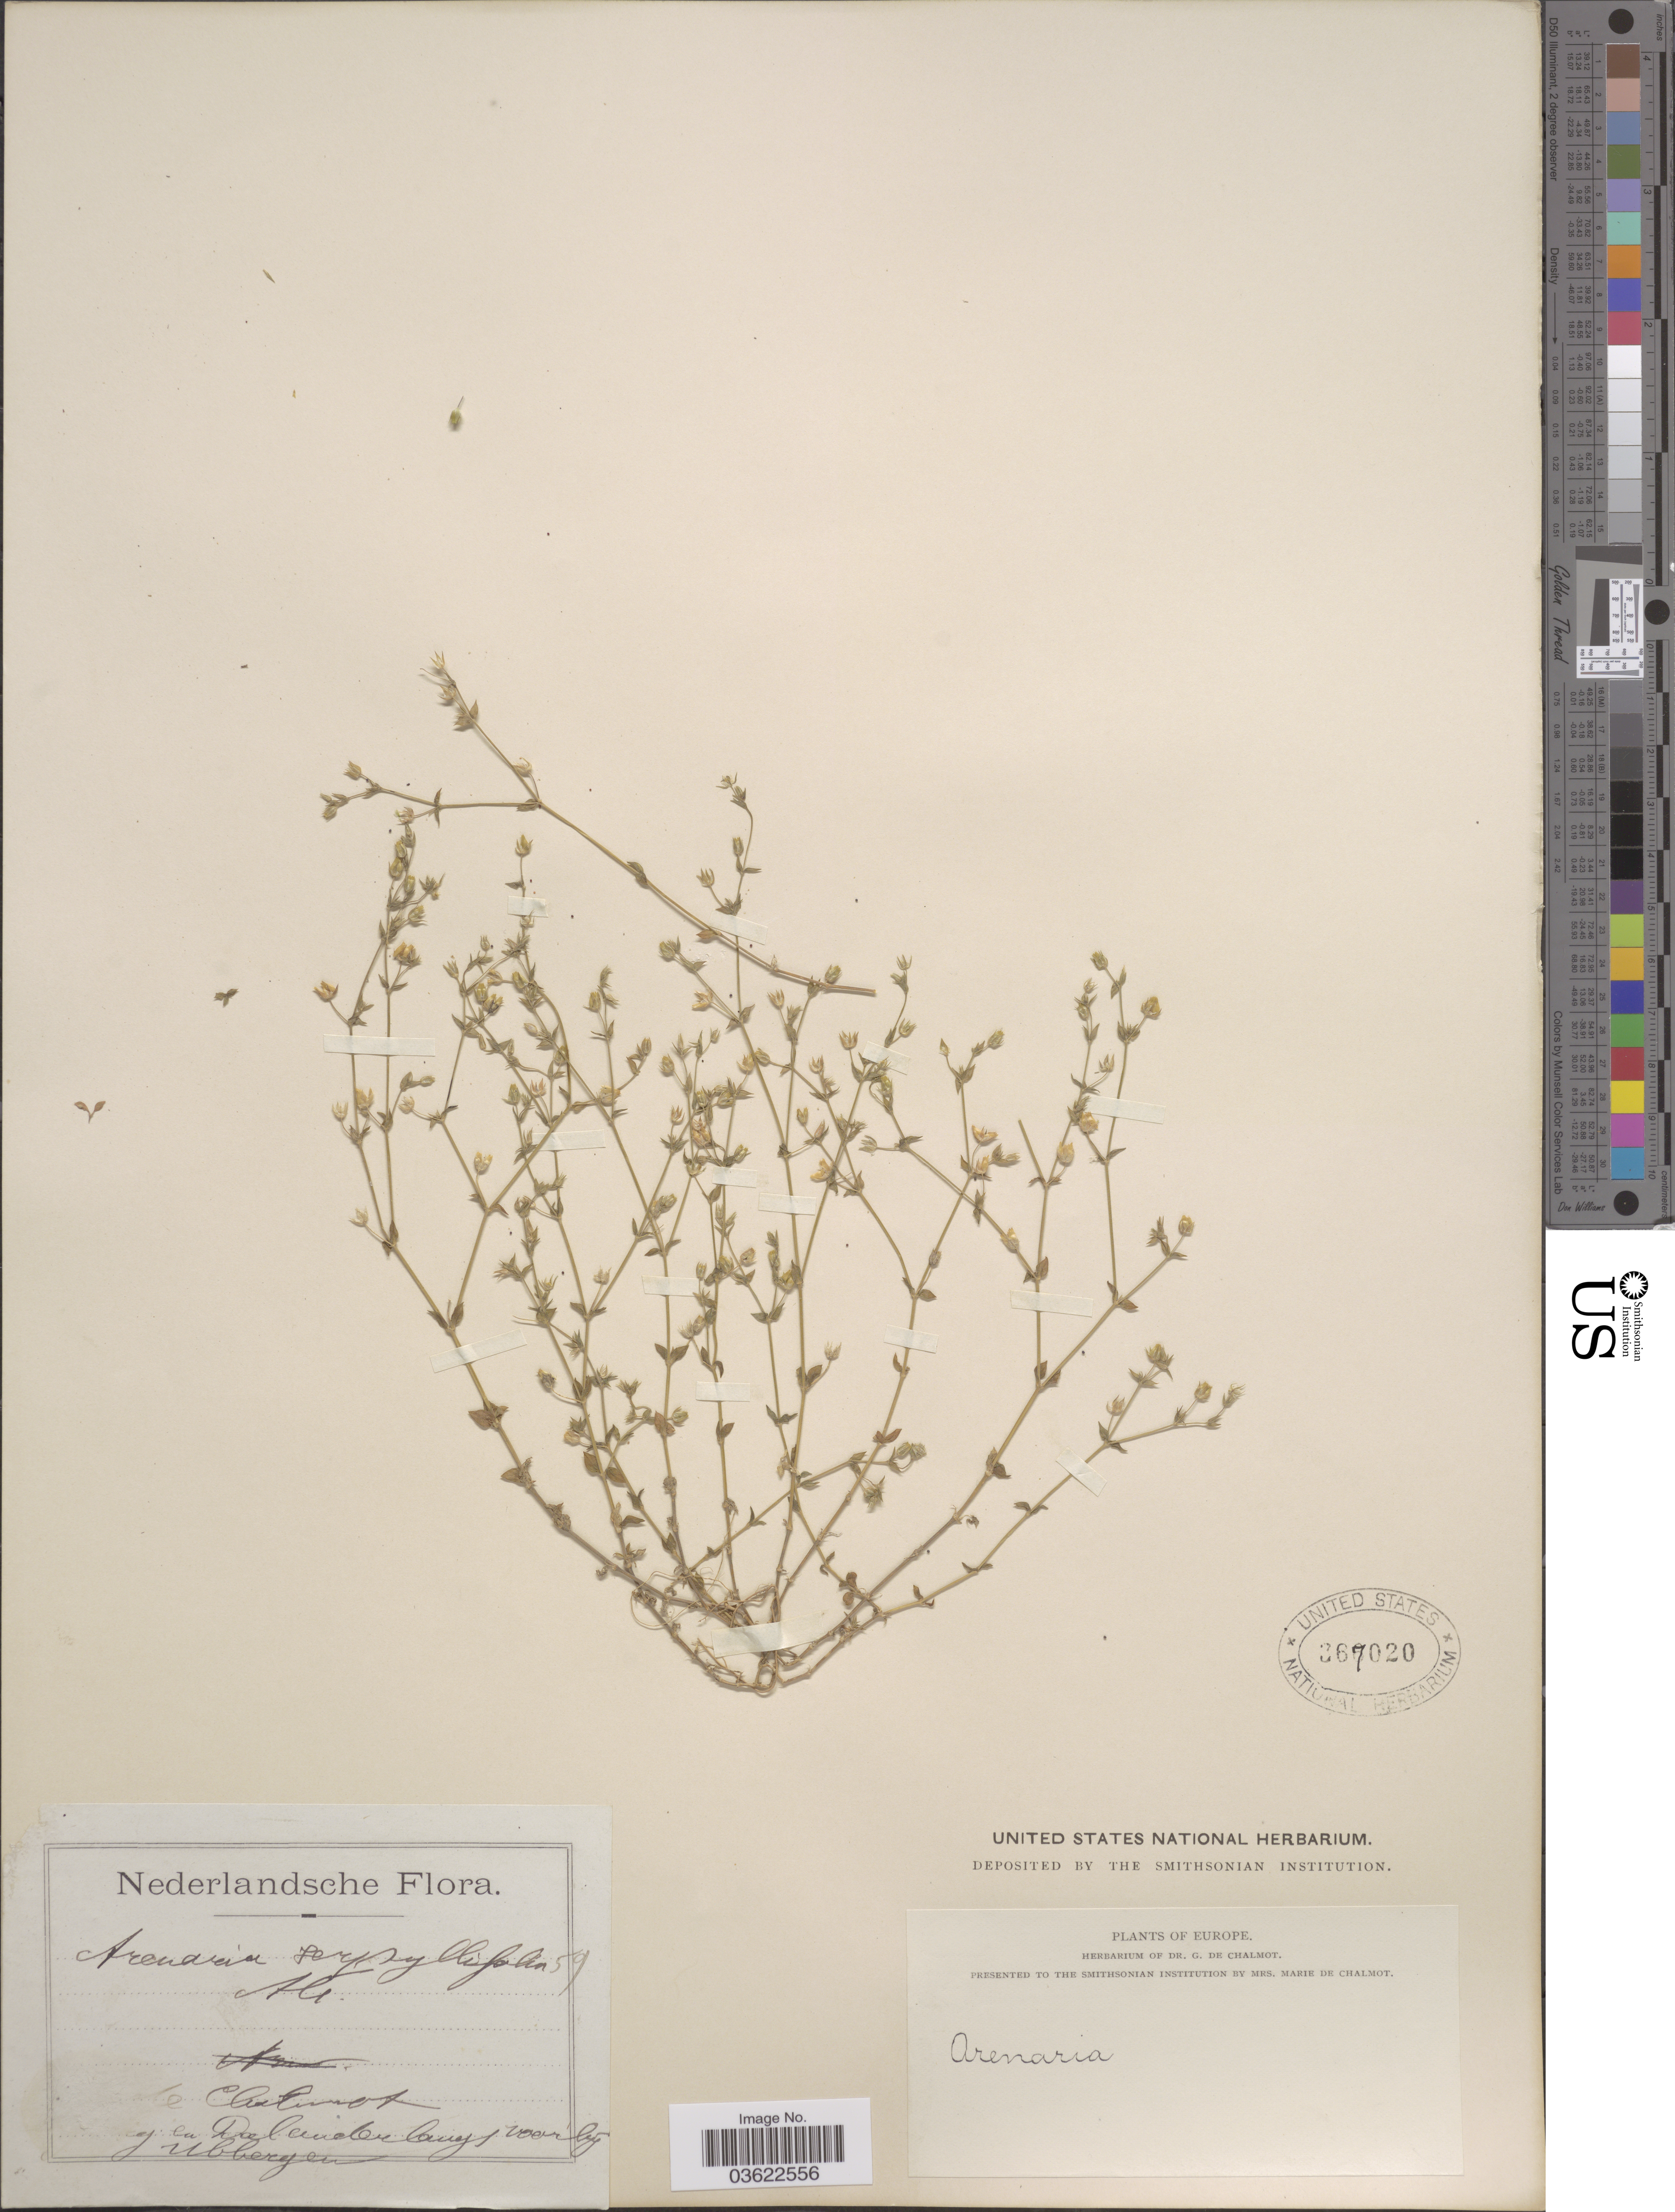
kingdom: Plantae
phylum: Tracheophyta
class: Magnoliopsida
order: Caryophyllales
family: Caryophyllaceae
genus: Arenaria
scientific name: Arenaria serpyllifolia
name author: L.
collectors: G. de Chalmot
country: Netherlands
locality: en Dal ander langs voorbij Ubbergen.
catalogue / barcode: US 367020